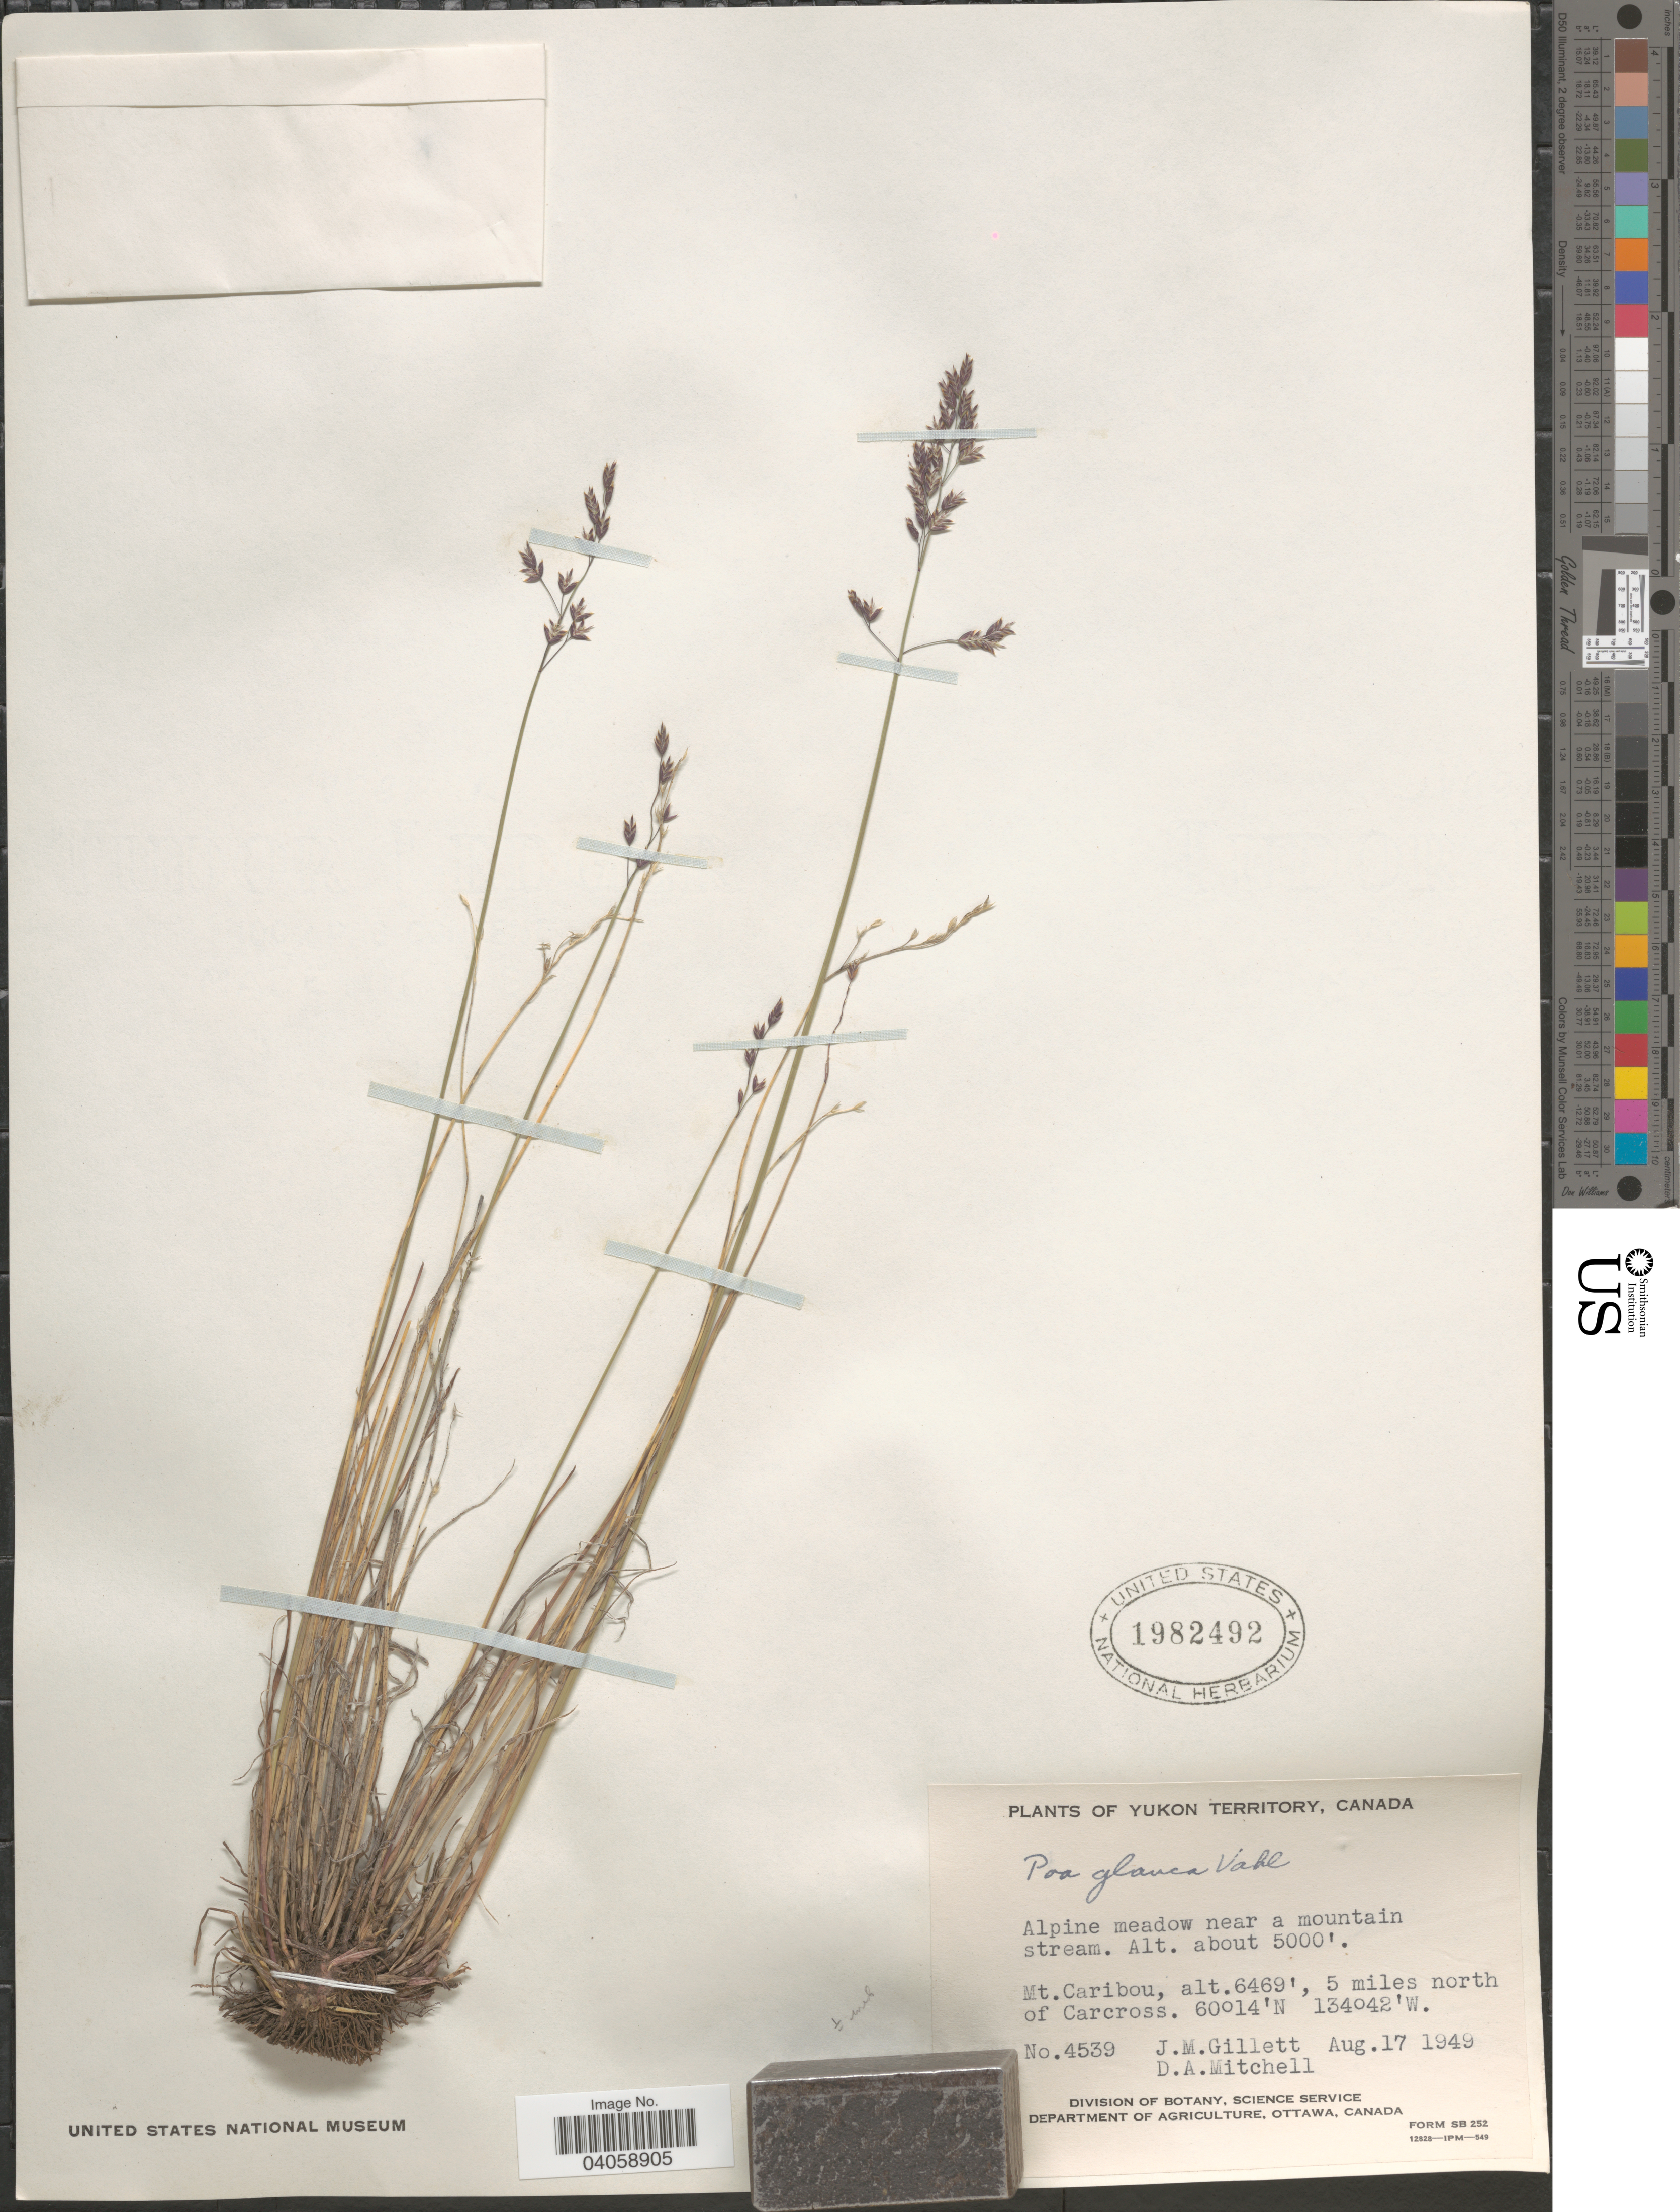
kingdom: Plantae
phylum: Tracheophyta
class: Liliopsida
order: Poales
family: Poaceae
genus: Poa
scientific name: Poa glauca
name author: Vahl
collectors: J. M. Gillett & D. Mitchell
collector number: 4539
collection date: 1949-08-17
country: Canada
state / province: Yukon Territory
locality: Mt.Caribou, 5 miles north of Carcross.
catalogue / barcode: US 1982492